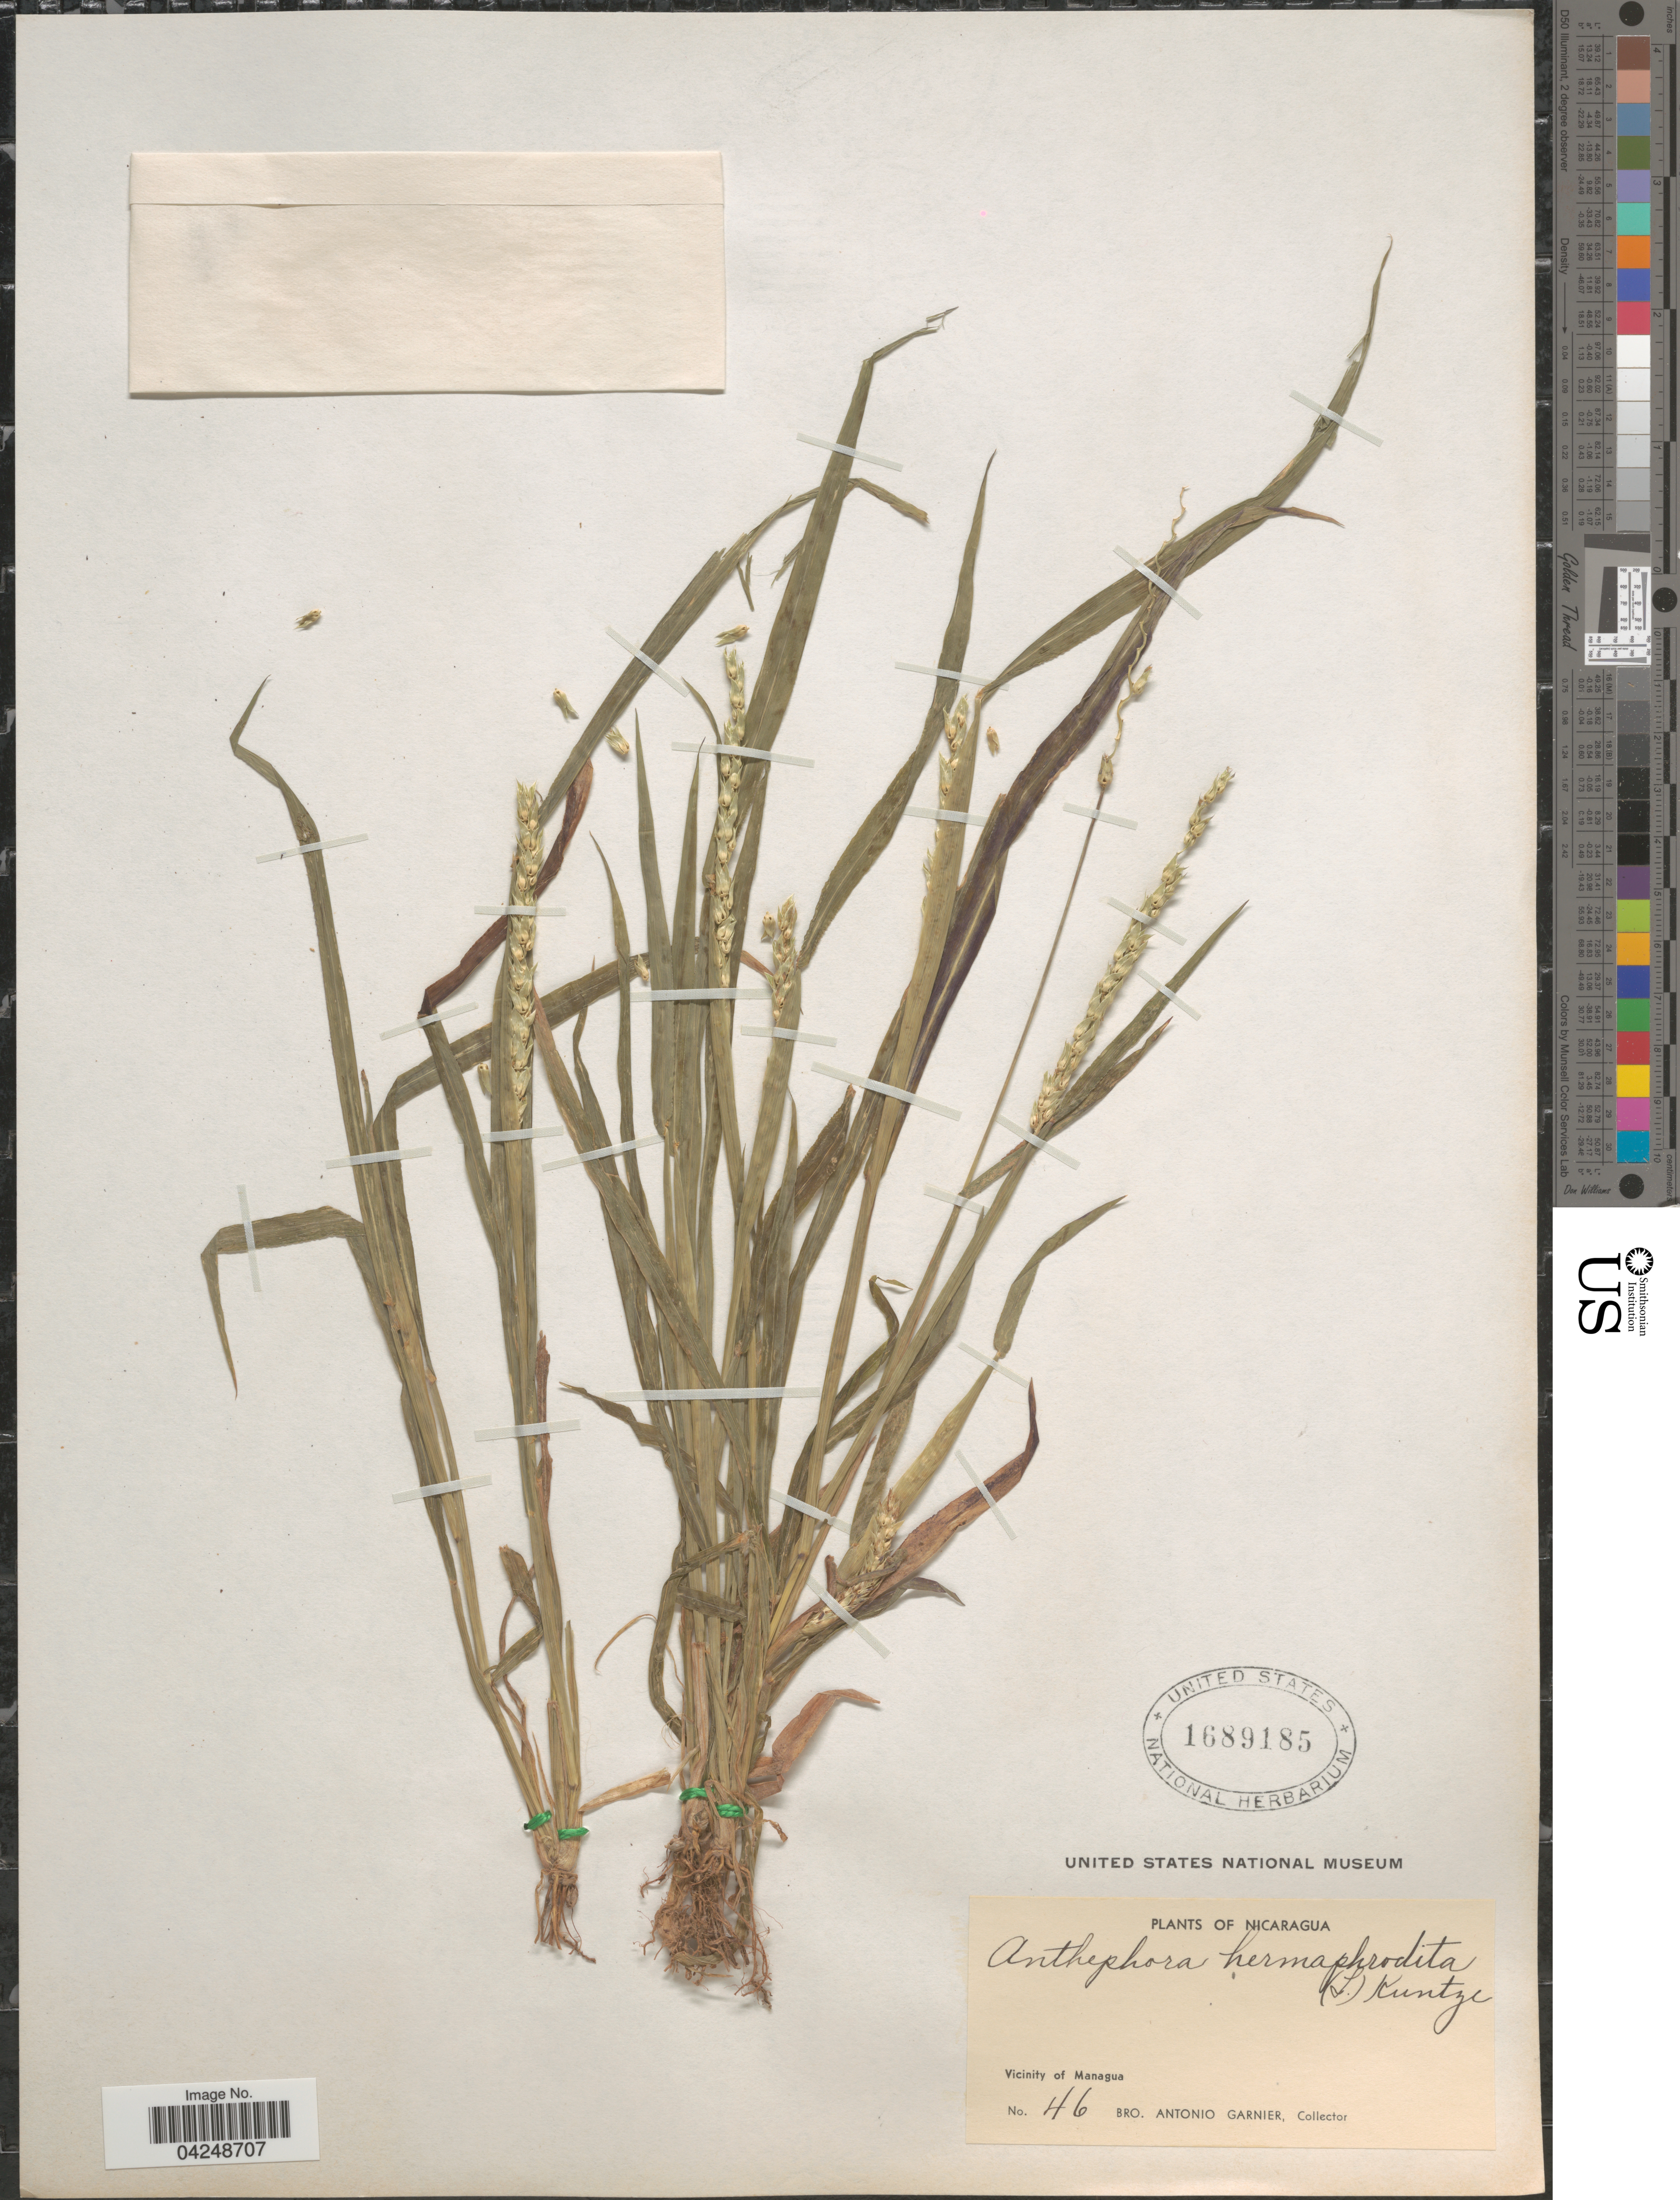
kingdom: Plantae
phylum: Tracheophyta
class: Liliopsida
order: Poales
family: Poaceae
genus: Anthephora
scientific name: Anthephora hermaphrodita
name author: (L.) Kuntze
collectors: Bro. A. Garnier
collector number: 46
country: Nicaragua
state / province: Managua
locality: Vicinity of Managua.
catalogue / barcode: US 1689185